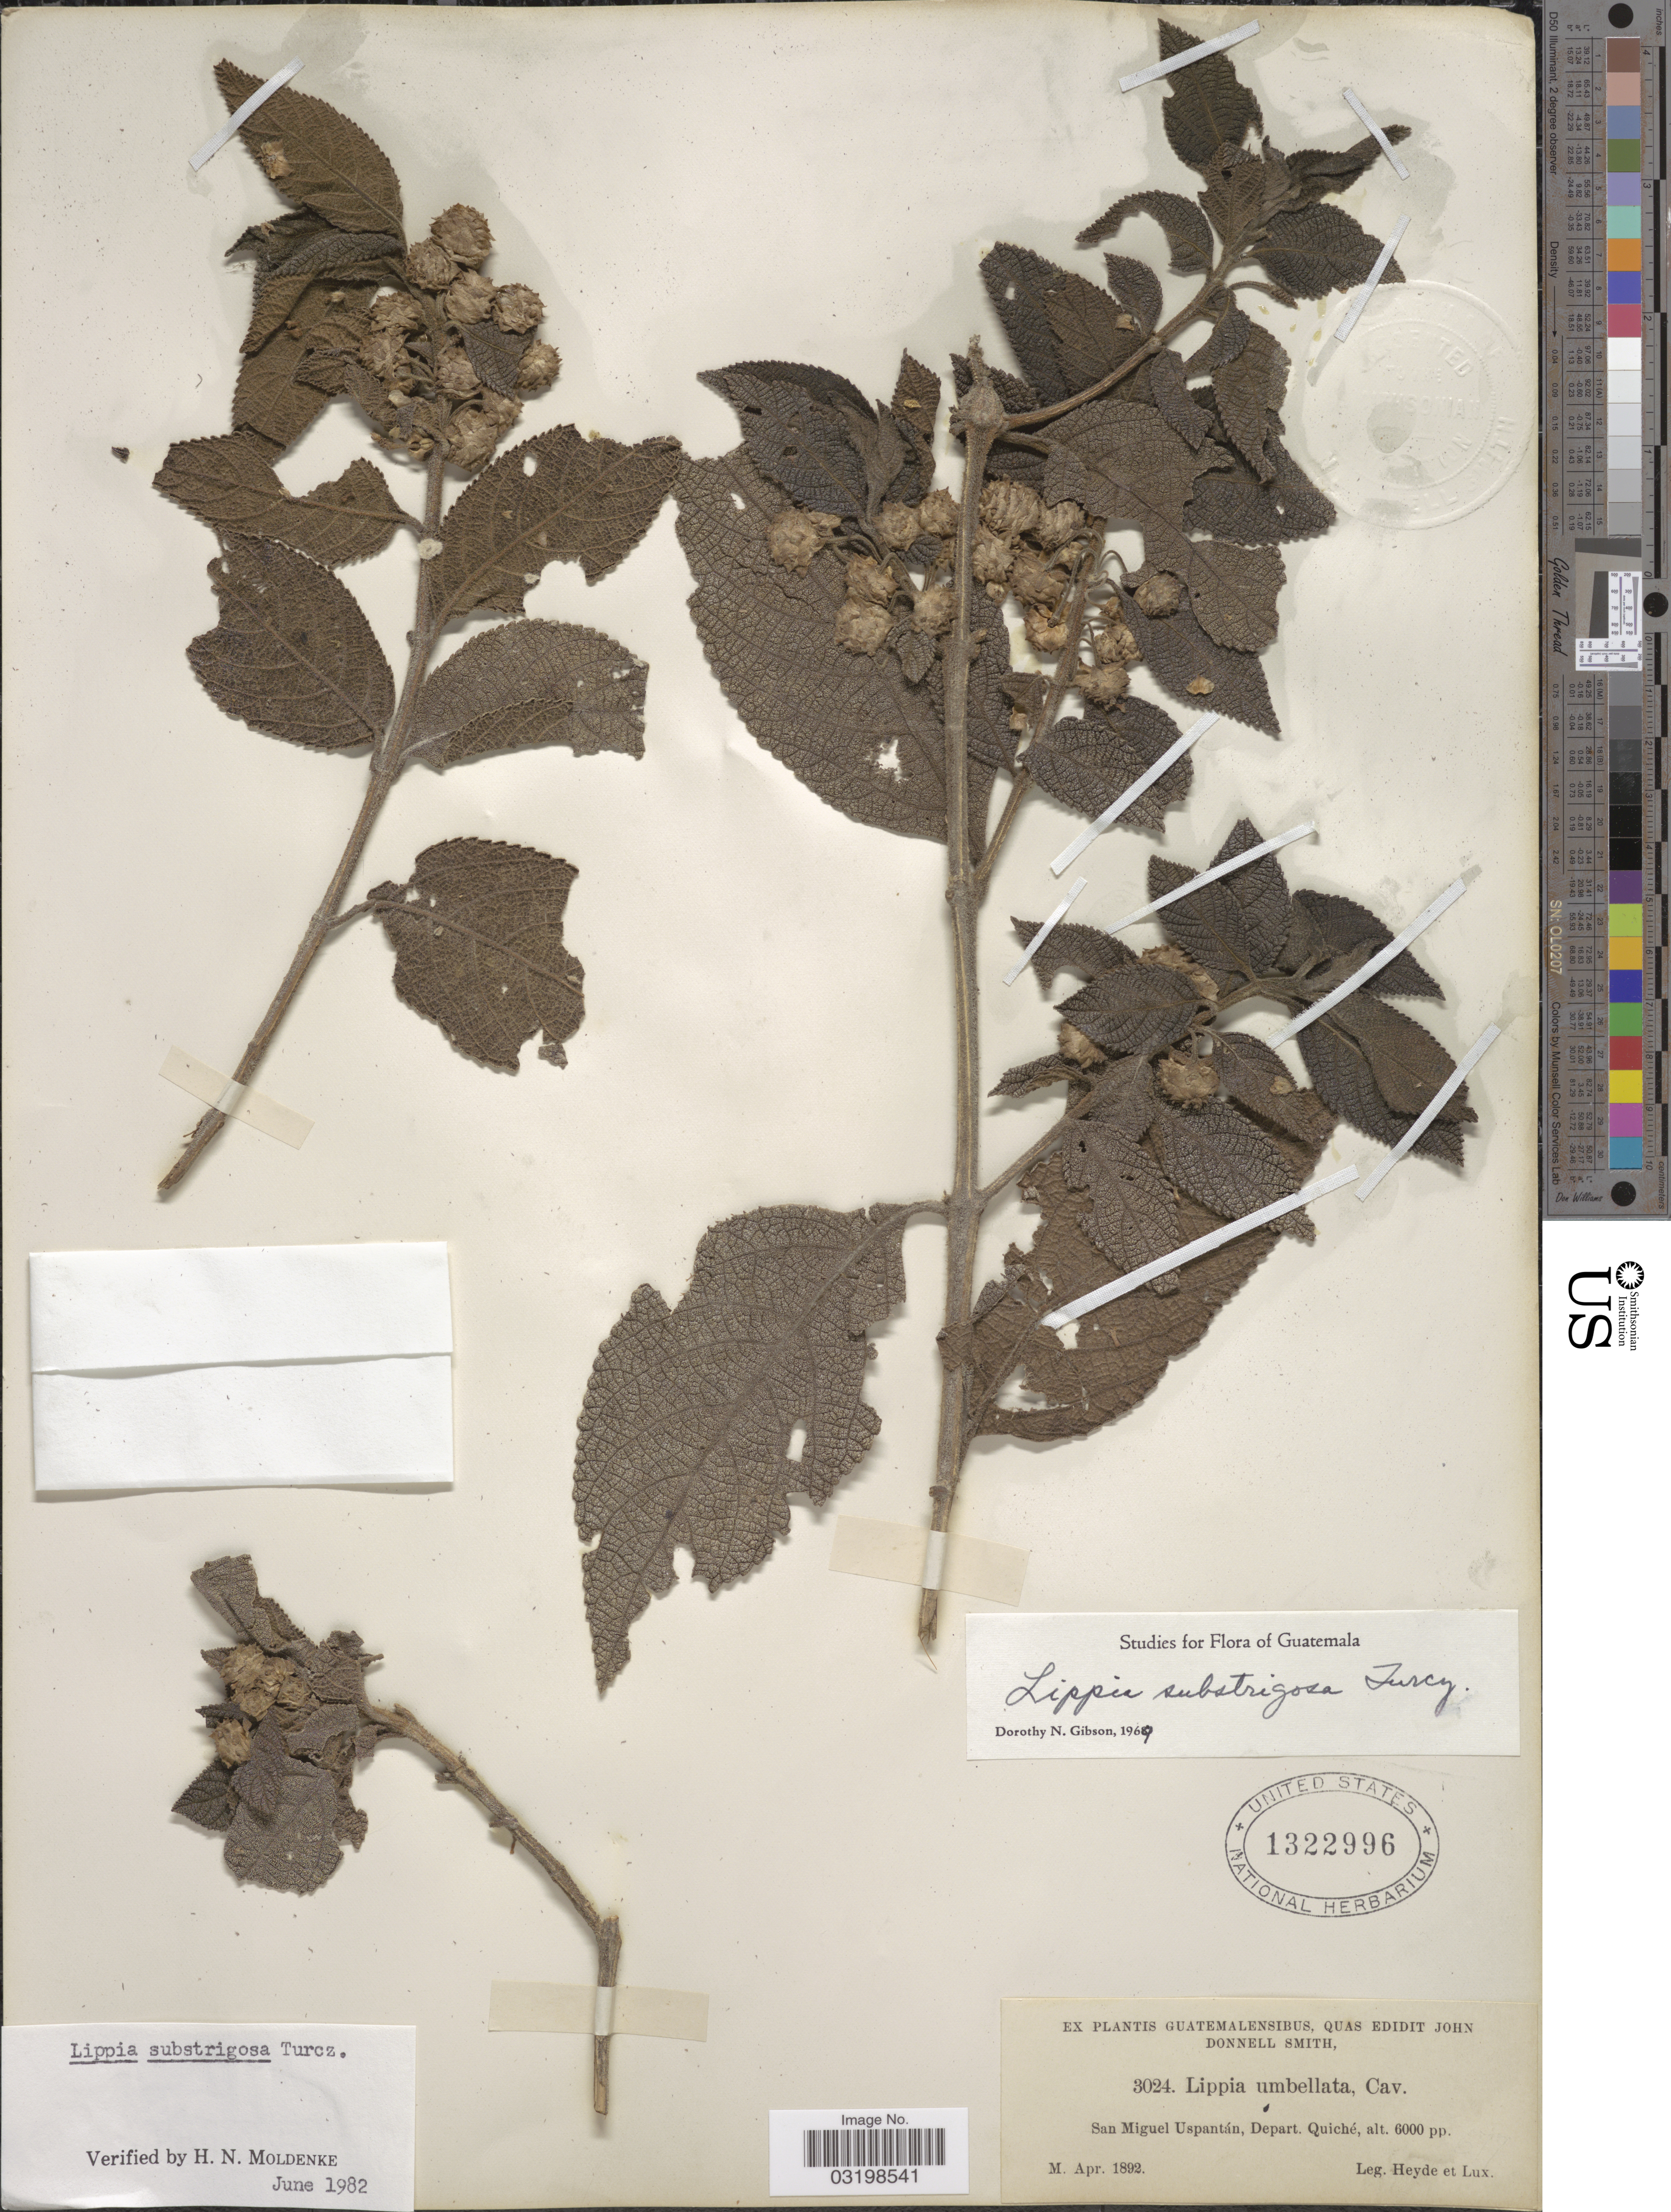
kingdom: Plantae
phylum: Tracheophyta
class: Magnoliopsida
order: Lamiales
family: Verbenaceae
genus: Lippia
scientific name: Lippia umbellata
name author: Cav.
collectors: Heyde & Lux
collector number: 3024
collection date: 1892-04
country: Guatemala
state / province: El Quiché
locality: San Miguel Uspantán, Depart. Quiché.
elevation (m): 1829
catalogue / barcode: US 1322996